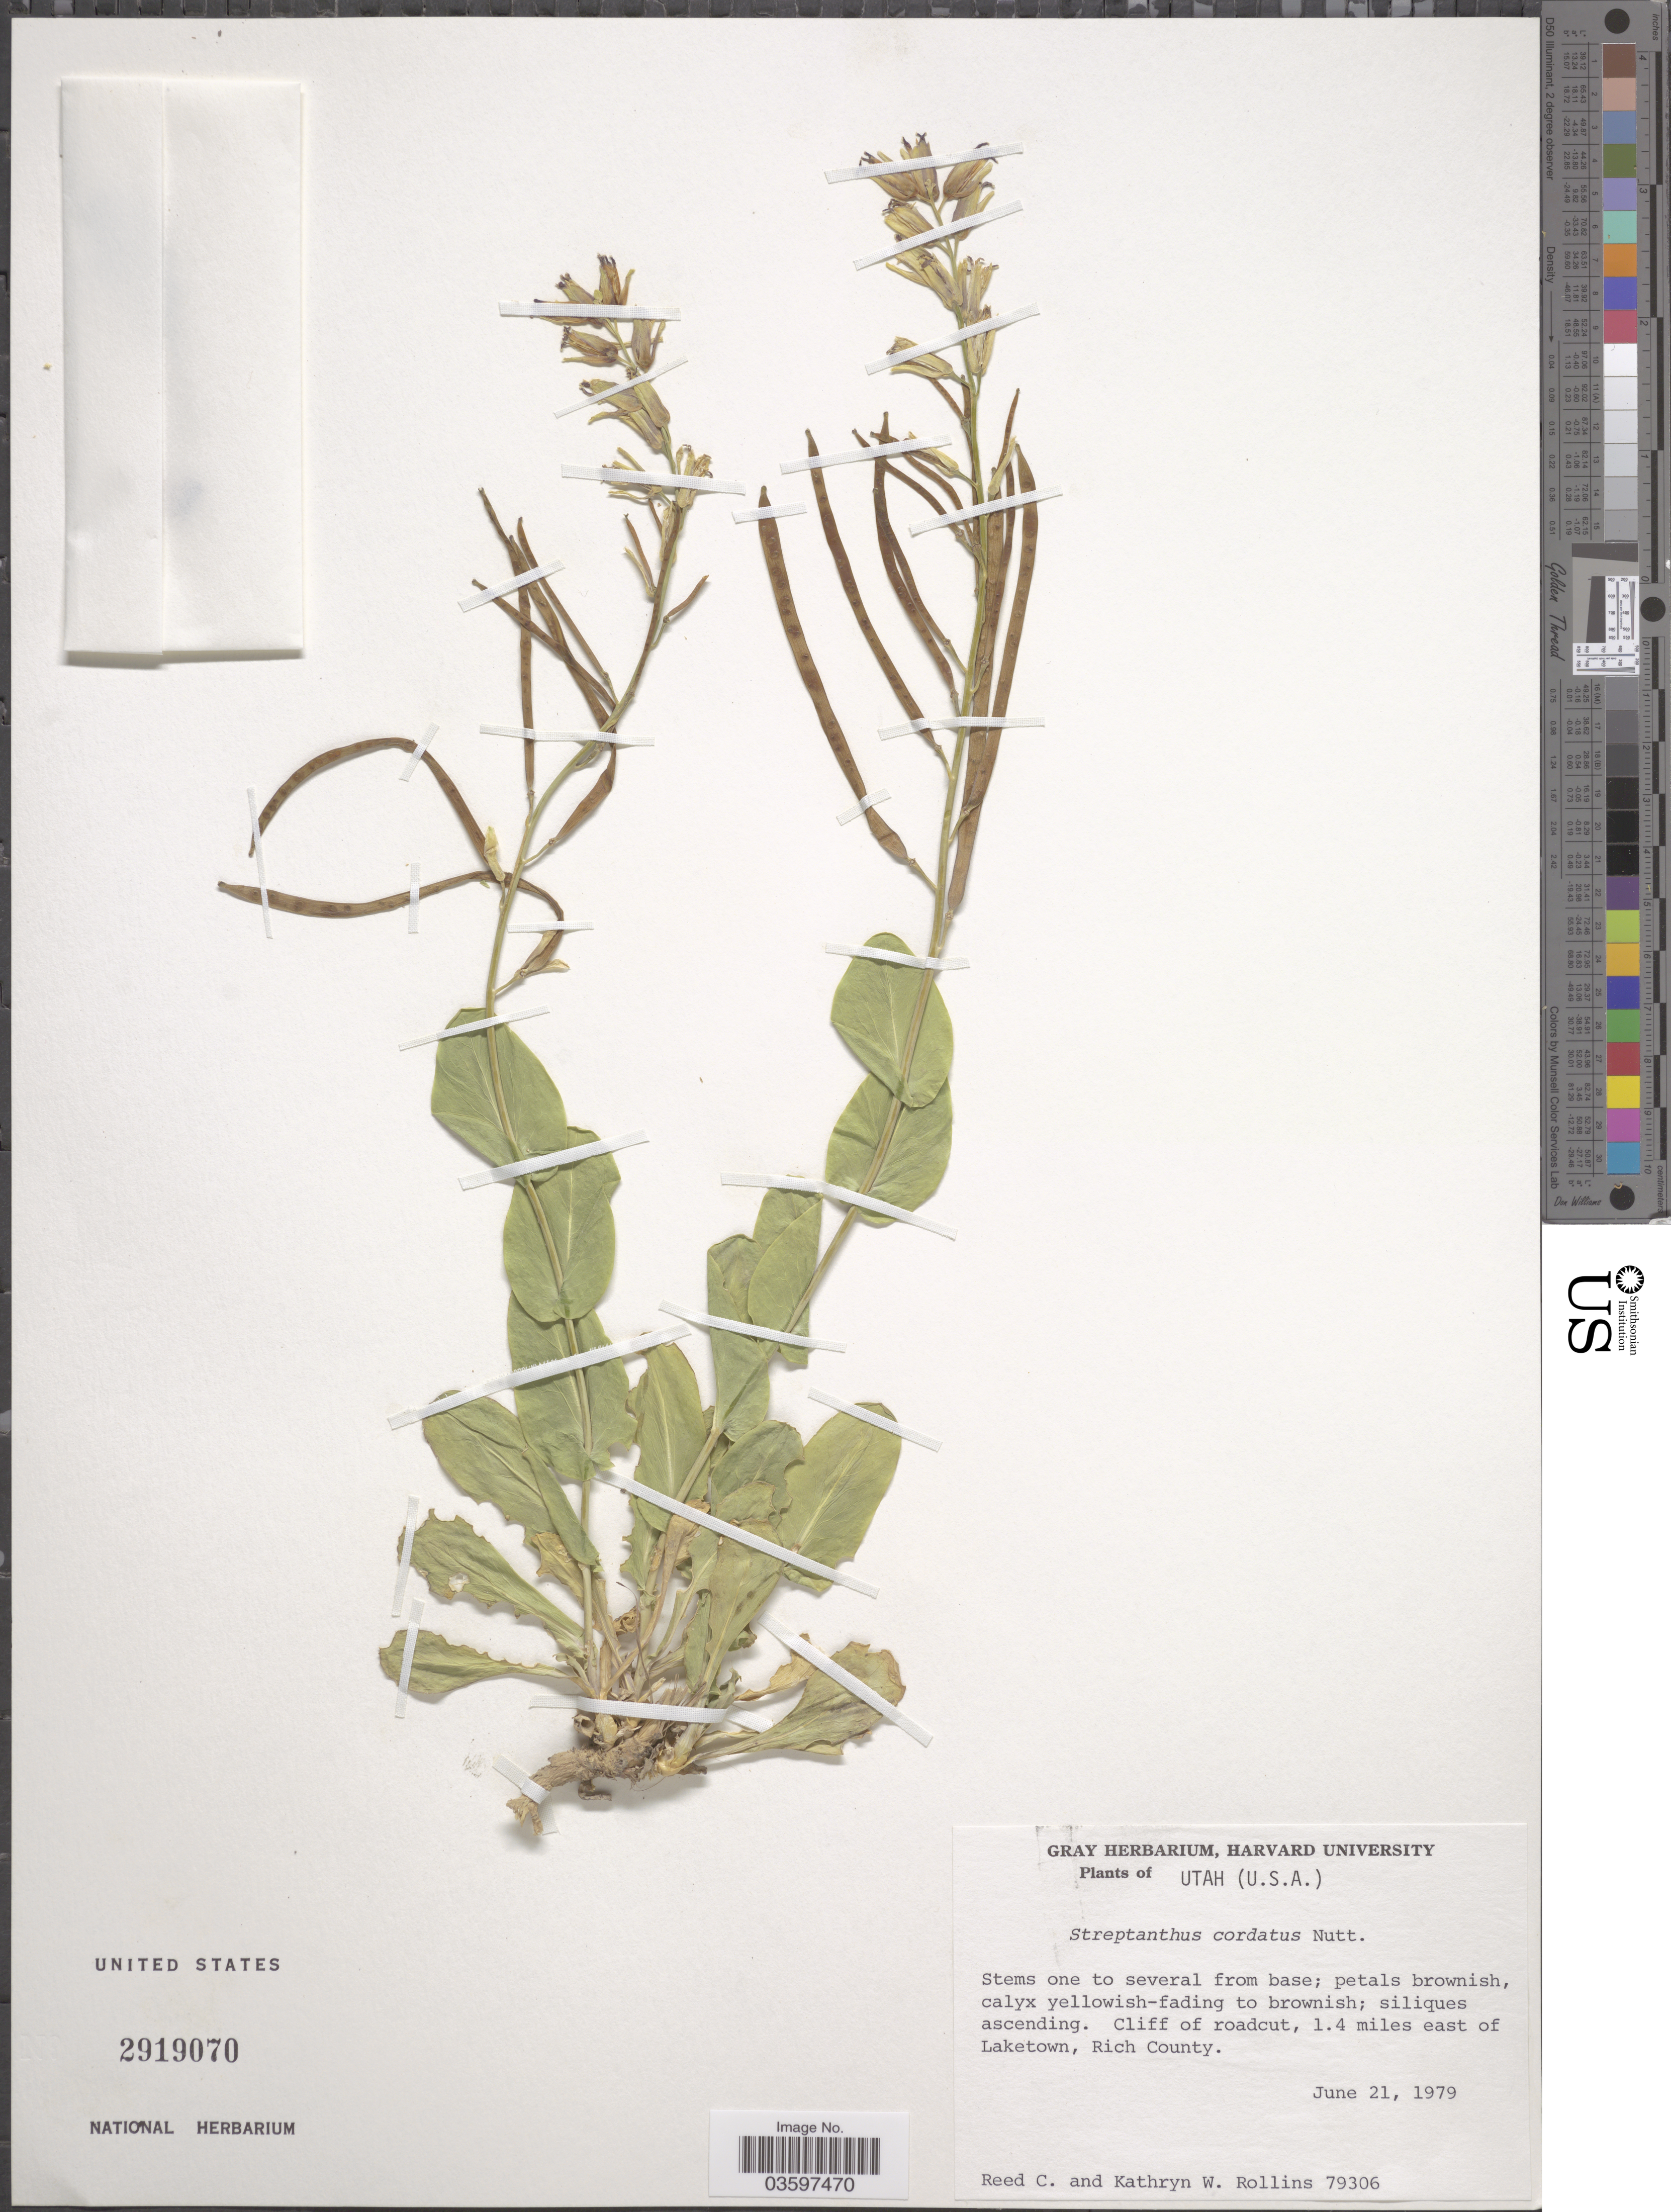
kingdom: Plantae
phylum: Tracheophyta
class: Magnoliopsida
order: Brassicales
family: Brassicaceae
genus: Streptanthus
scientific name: Streptanthus cordatus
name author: Nutt. ex Torr. & A. Gray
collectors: R. C. Rollins & K. W. Rollins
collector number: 79306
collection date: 1979-06-21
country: United States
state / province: Utah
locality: Cliff of roadcut, 1.4 miles east of Laketown, Rich County.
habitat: cliff of road-cut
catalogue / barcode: US 2919070